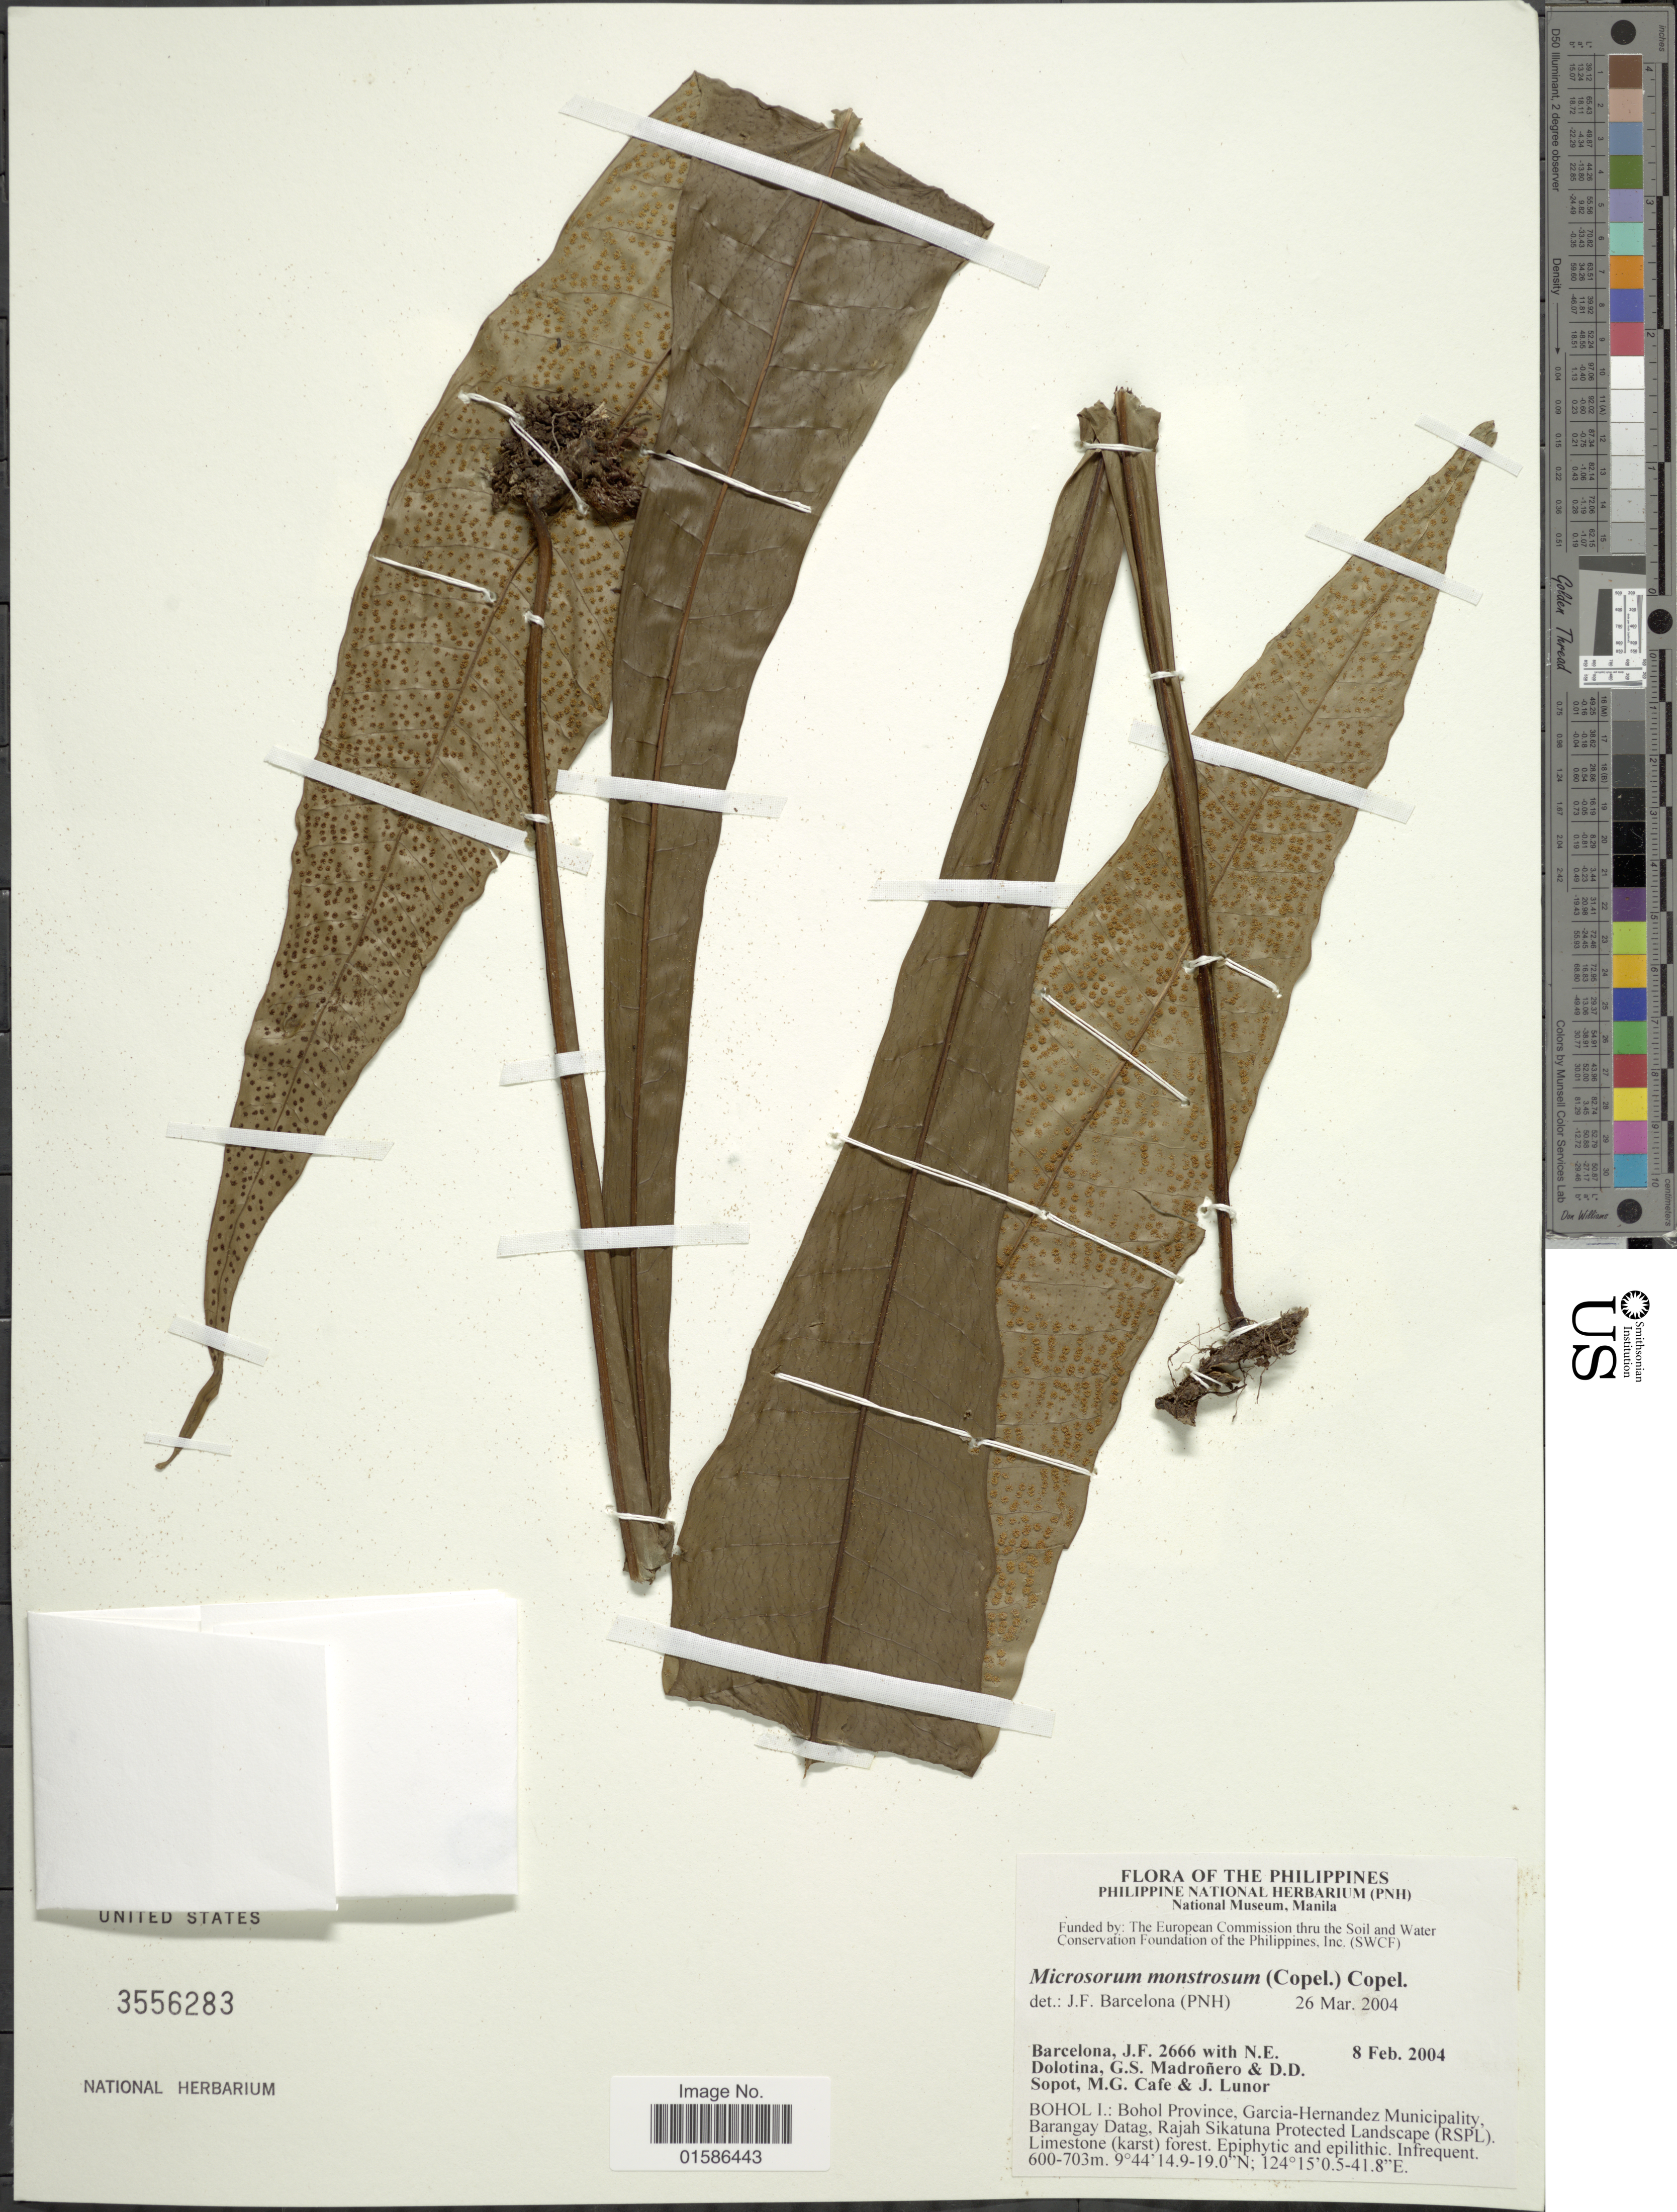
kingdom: Plantae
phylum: Tracheophyta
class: Polypodiopsida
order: Polypodiales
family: Polypodiaceae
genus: Microsorum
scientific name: Microsorum monstrosum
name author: (Copel.) Copel.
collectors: J. F. Barcelona, N. Dolotina, G. Madroñero, D. Sopot & et al.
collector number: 2666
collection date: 2004-02-08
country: Philippines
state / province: Central Visayas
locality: Bohol I: Bohol Province, Garcia-Hernandez Municipality, Barangay Datag, Rajah Sikatuna Protected Landscape (RSPL)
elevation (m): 600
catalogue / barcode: US 3556283